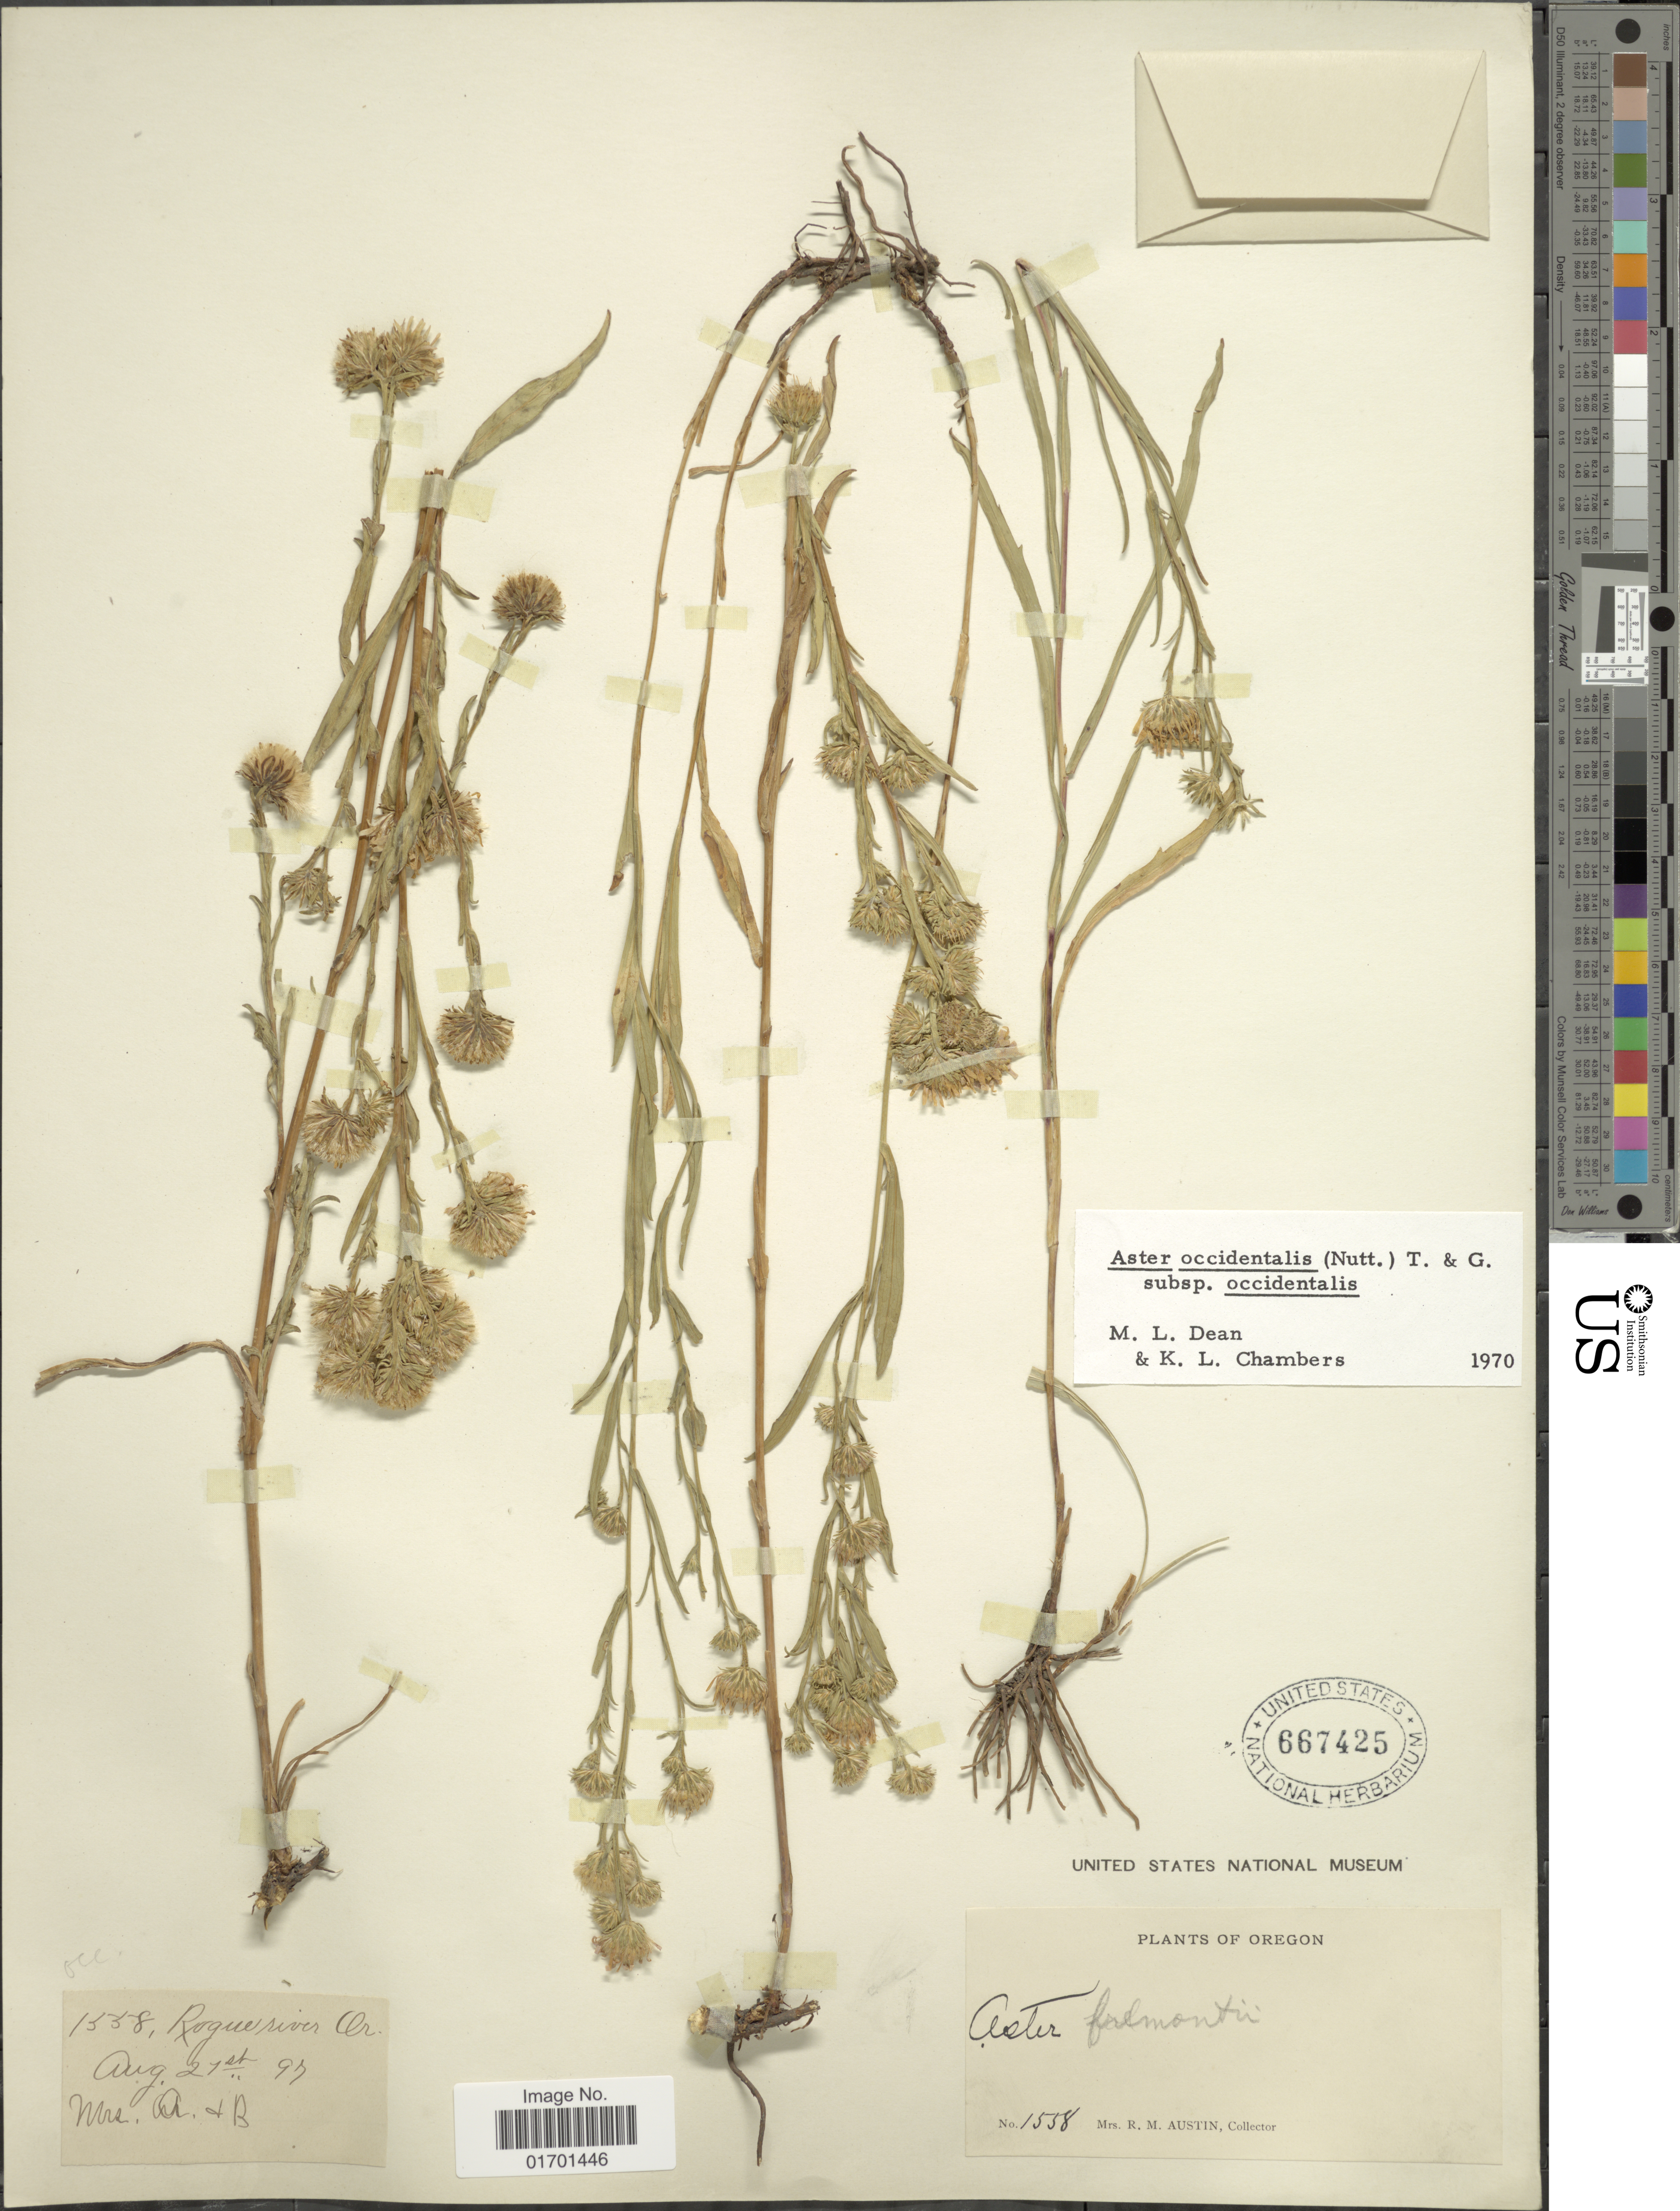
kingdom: Plantae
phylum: Tracheophyta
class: Magnoliopsida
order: Asterales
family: Asteraceae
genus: Symphyotrichum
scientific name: Symphyotrichum spathulatum var. spathulatum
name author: (Lindl.) G.L. Nesom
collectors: R. Austin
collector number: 1558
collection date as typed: Transcribed d/m/y: 27/8/97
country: United States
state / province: Oregon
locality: Rogue river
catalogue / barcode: US 667425